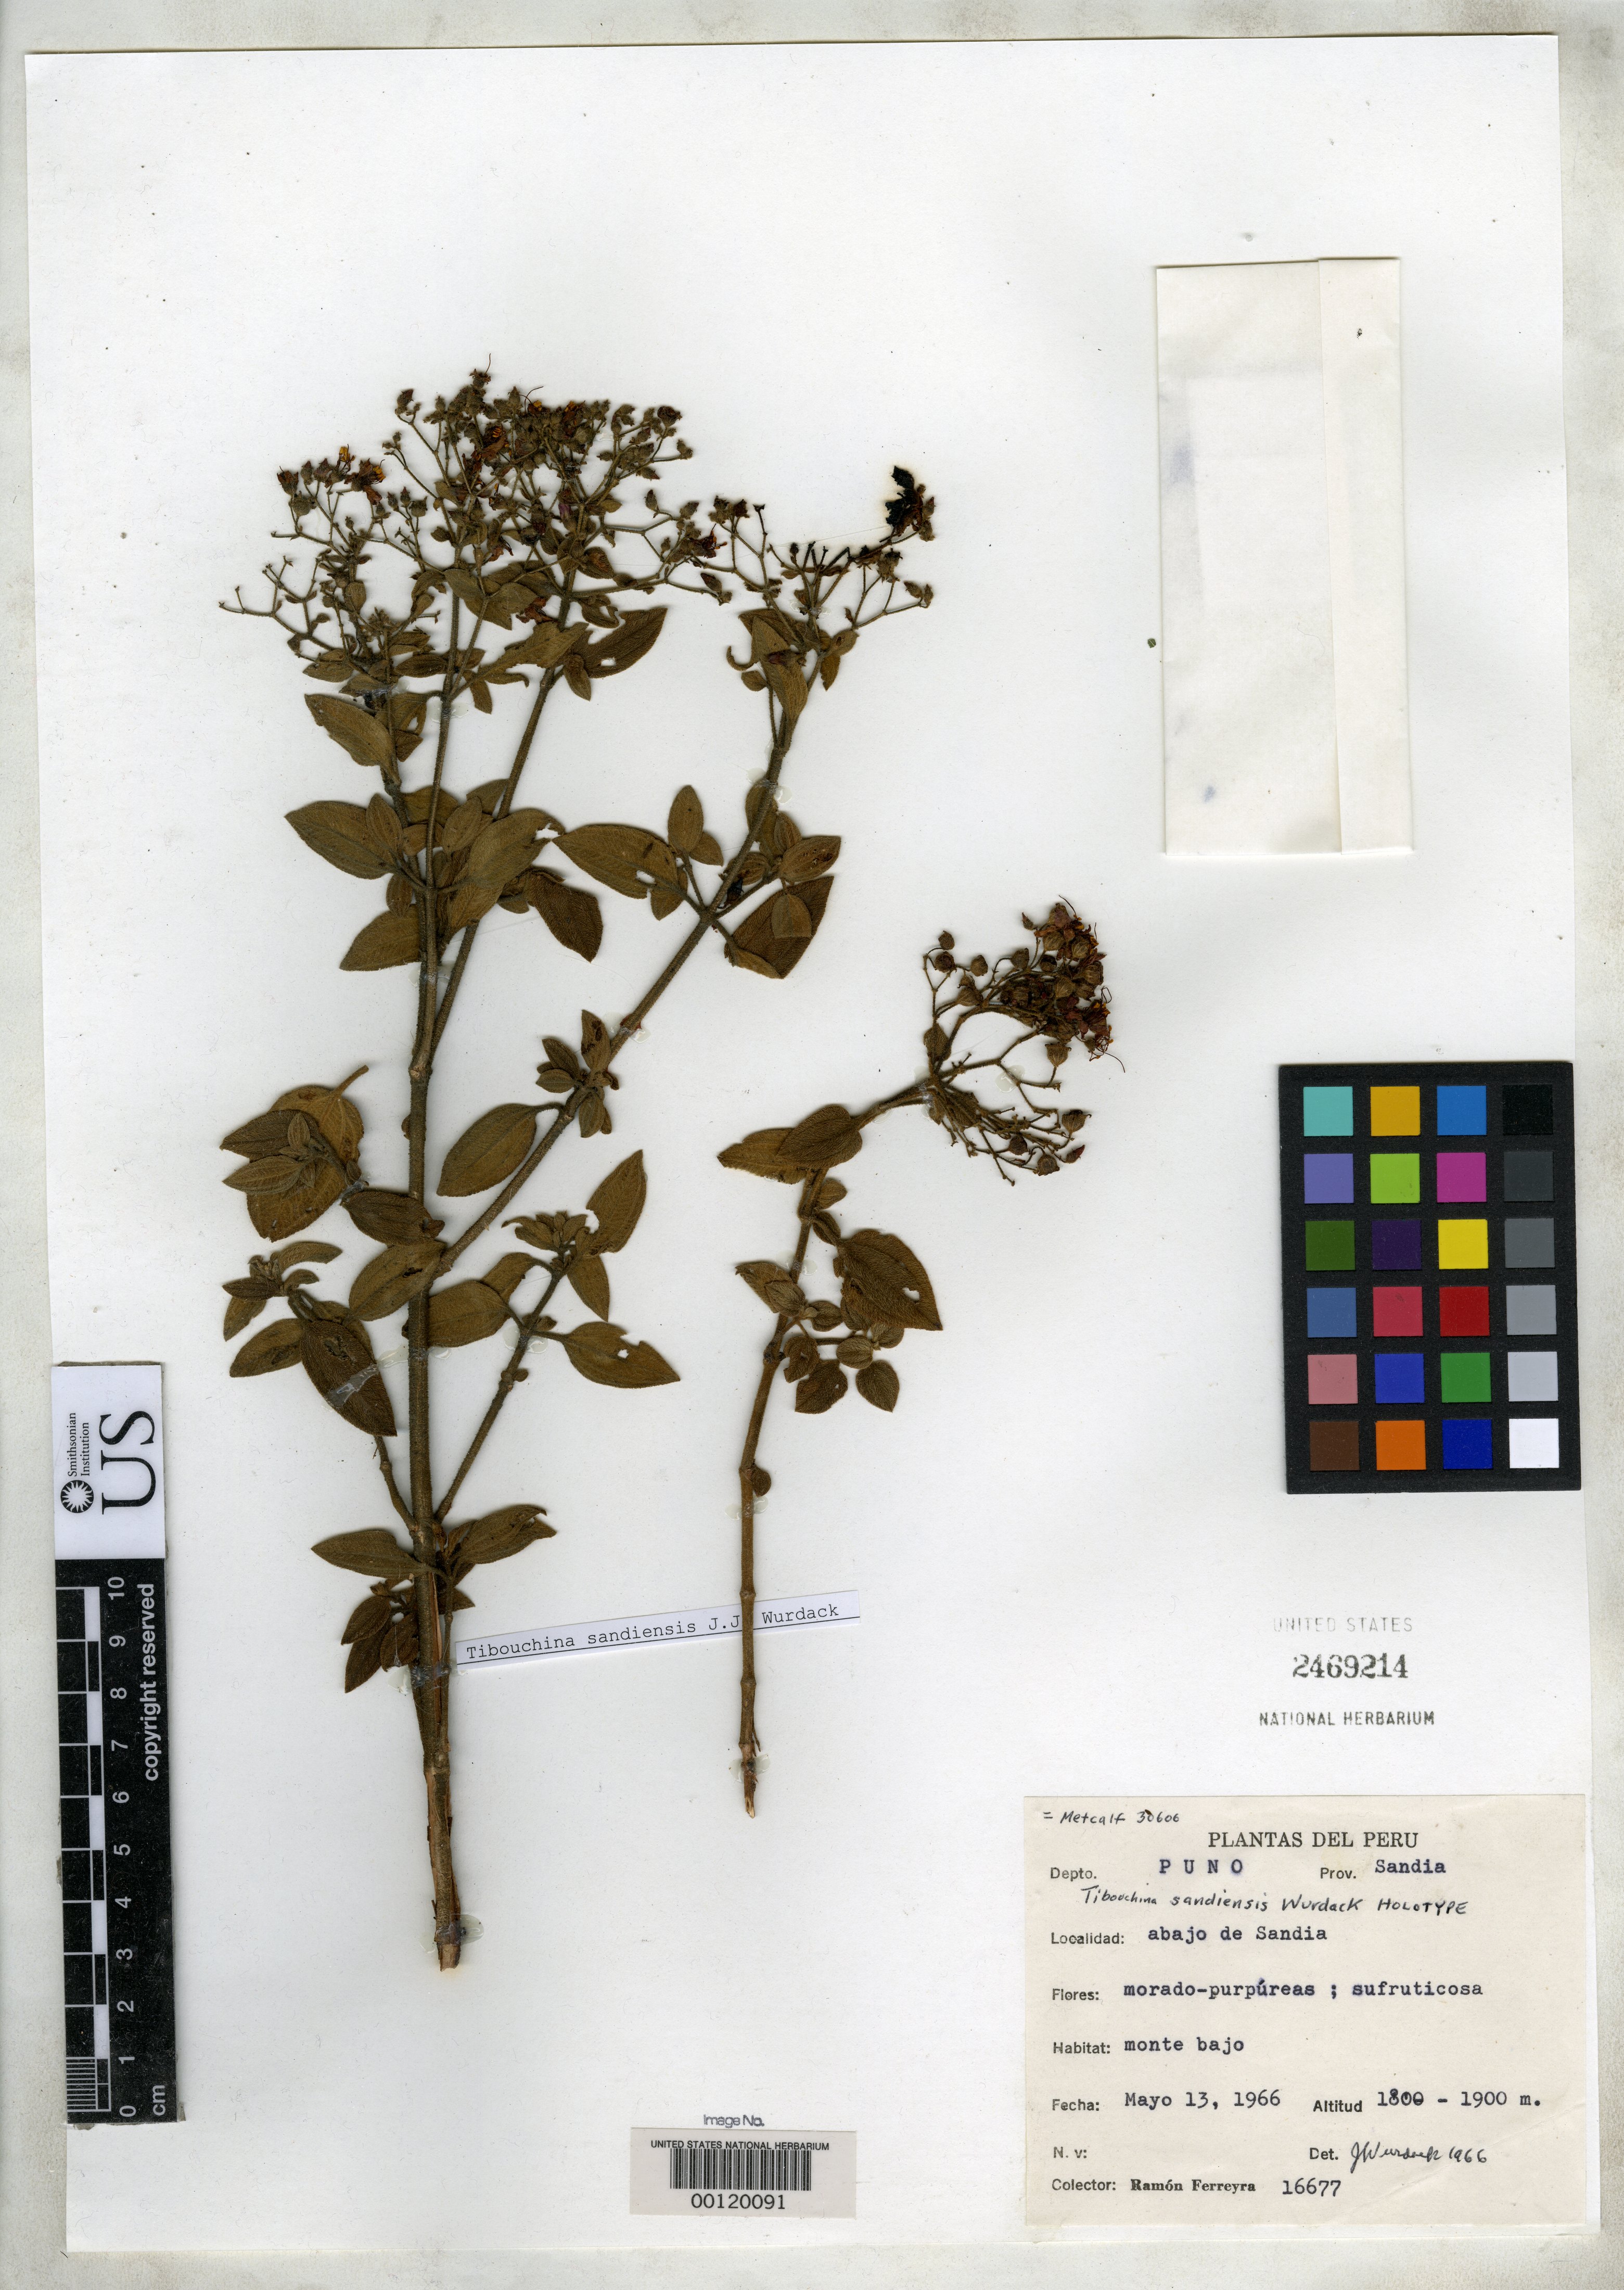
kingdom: Plantae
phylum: Tracheophyta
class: Magnoliopsida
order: Myrtales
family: Melastomataceae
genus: Tibouchina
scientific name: Tibouchina sandiensis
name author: Wurdack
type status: Holotype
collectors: R. A. Ferreyra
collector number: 16677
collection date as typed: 13 May 1966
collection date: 1966-05-13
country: Peru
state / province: Puno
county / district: Sandia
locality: "Abajo de Sandia".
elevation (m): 1800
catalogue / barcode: US 2469214